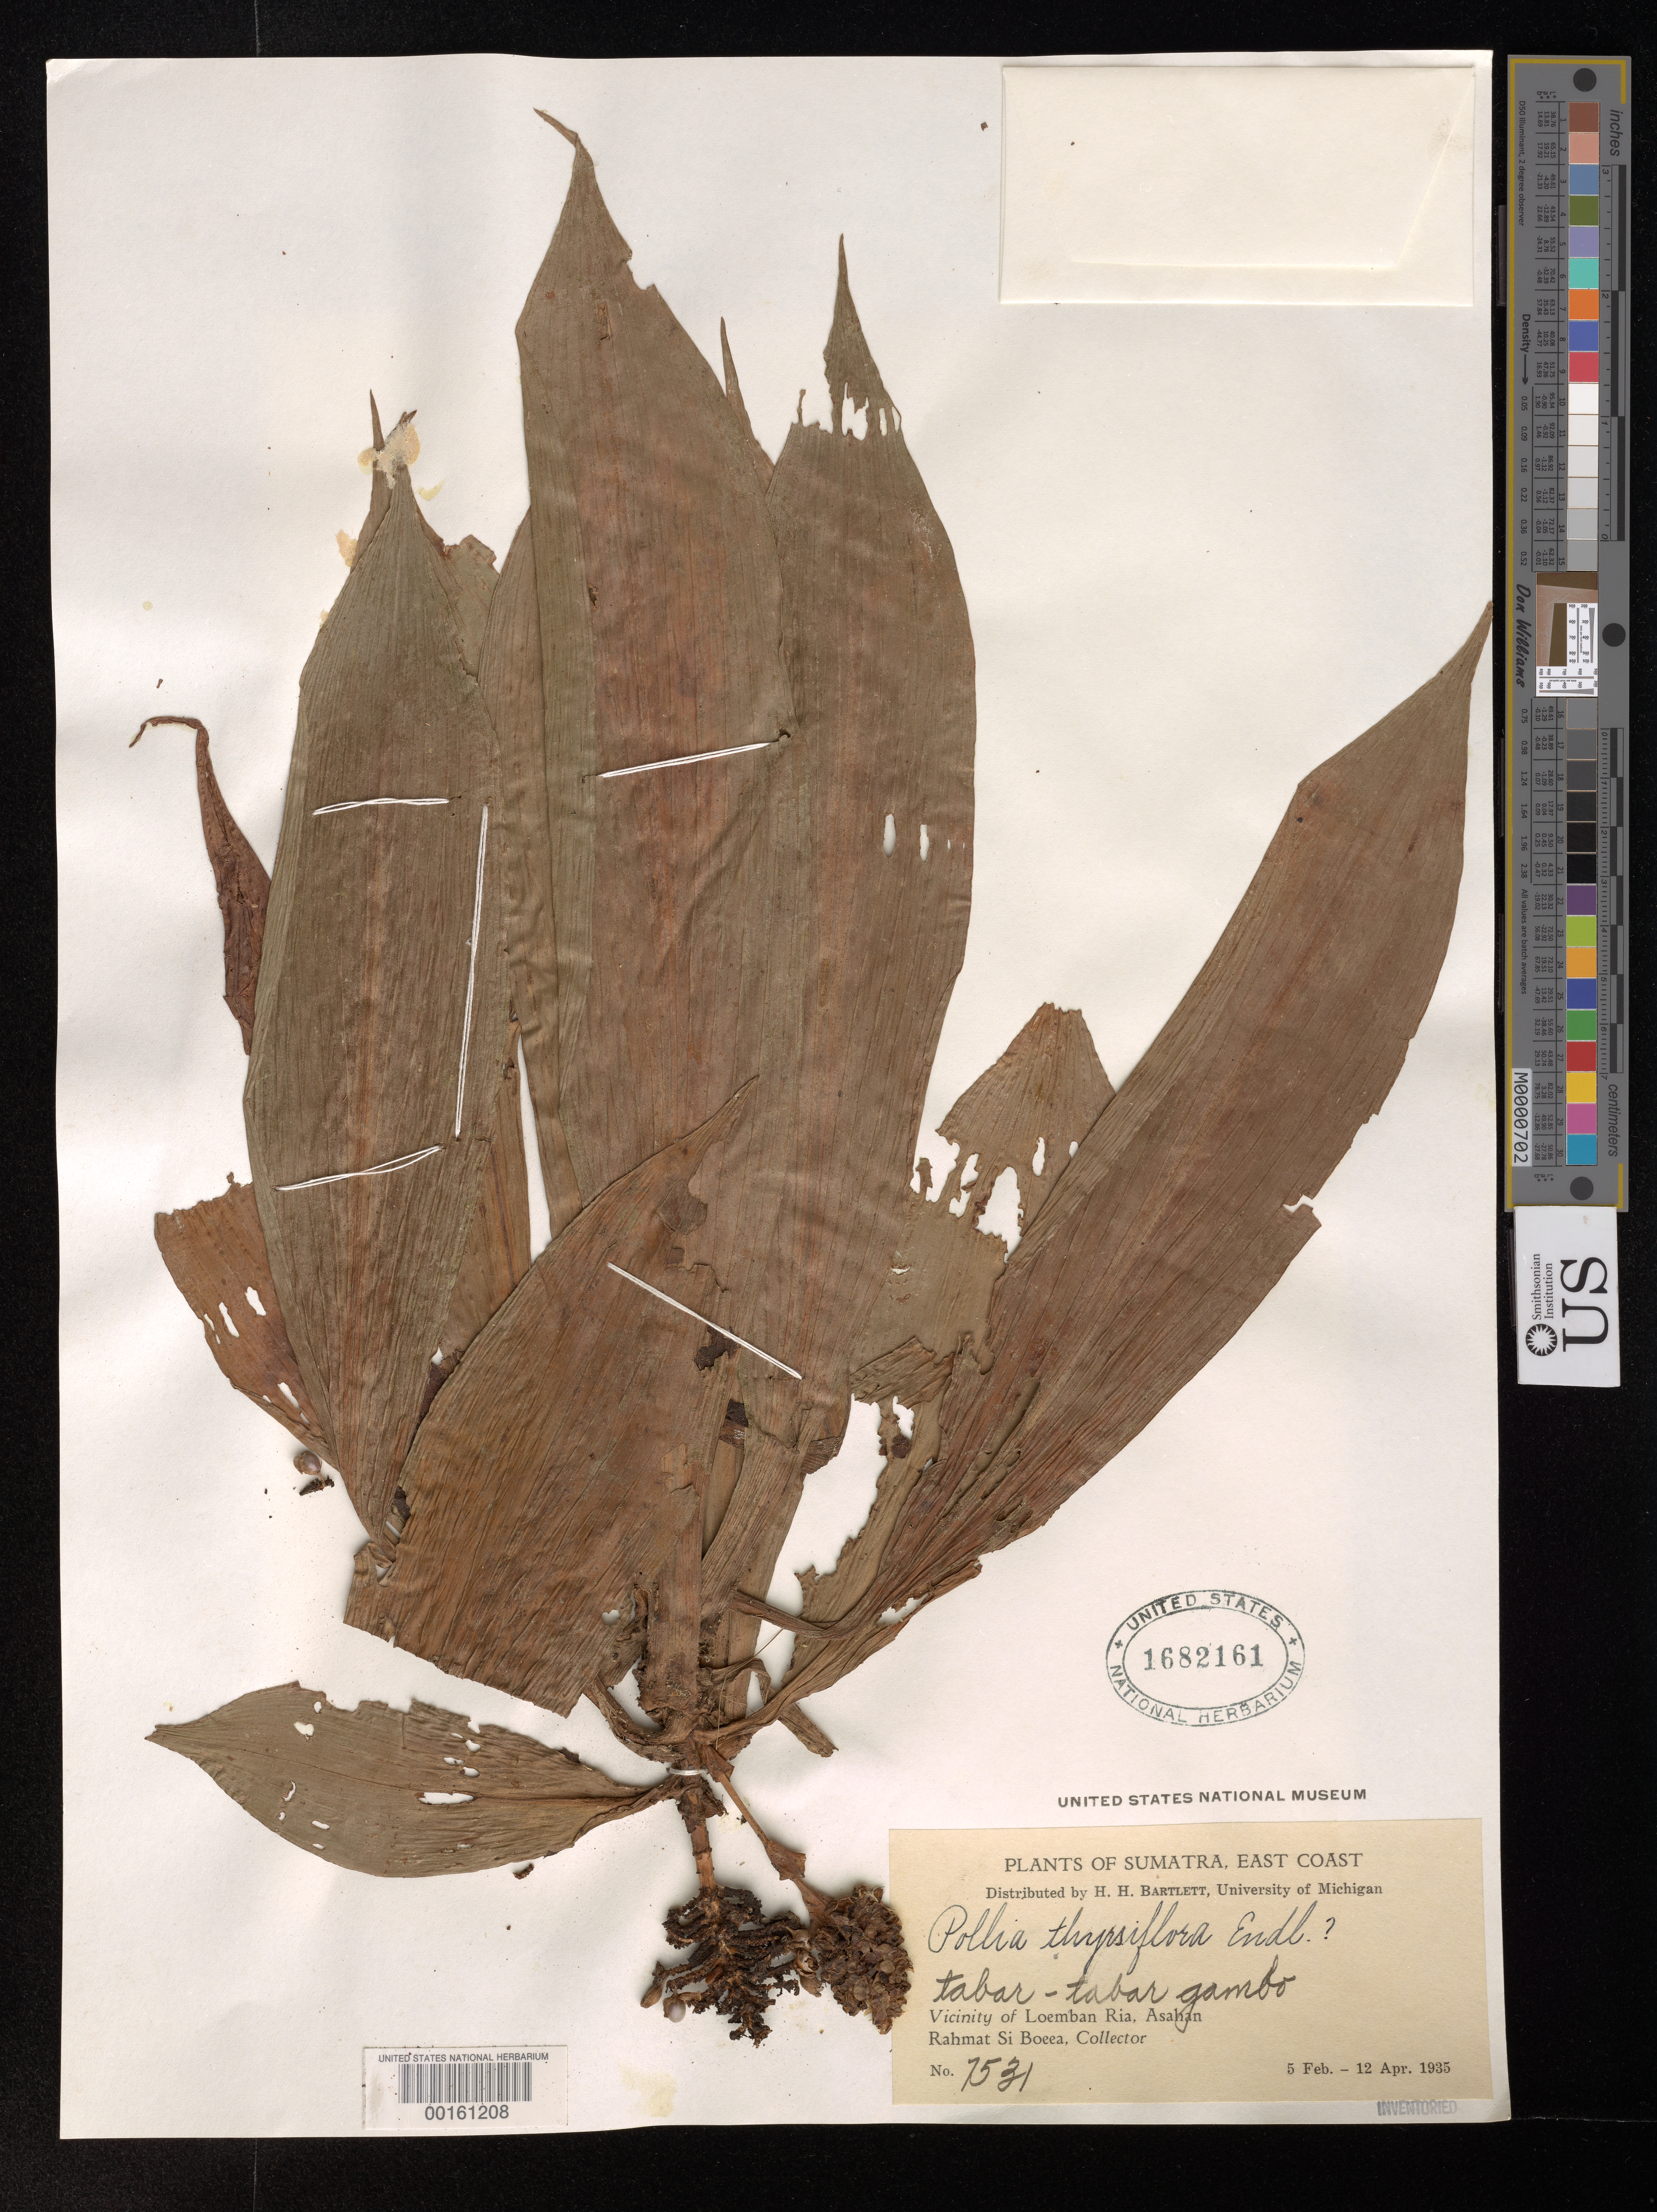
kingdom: Plantae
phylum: Tracheophyta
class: Liliopsida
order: Commelinales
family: Commelinaceae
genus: Pollia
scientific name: Pollia thyrsiflora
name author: (Blume) Steud.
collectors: Rahmat Si Boeea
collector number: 7531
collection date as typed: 05 Feb 1935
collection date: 1935-02-05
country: Indonesia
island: Sumatra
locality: Leomban ria, asahan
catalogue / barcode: US 1682161